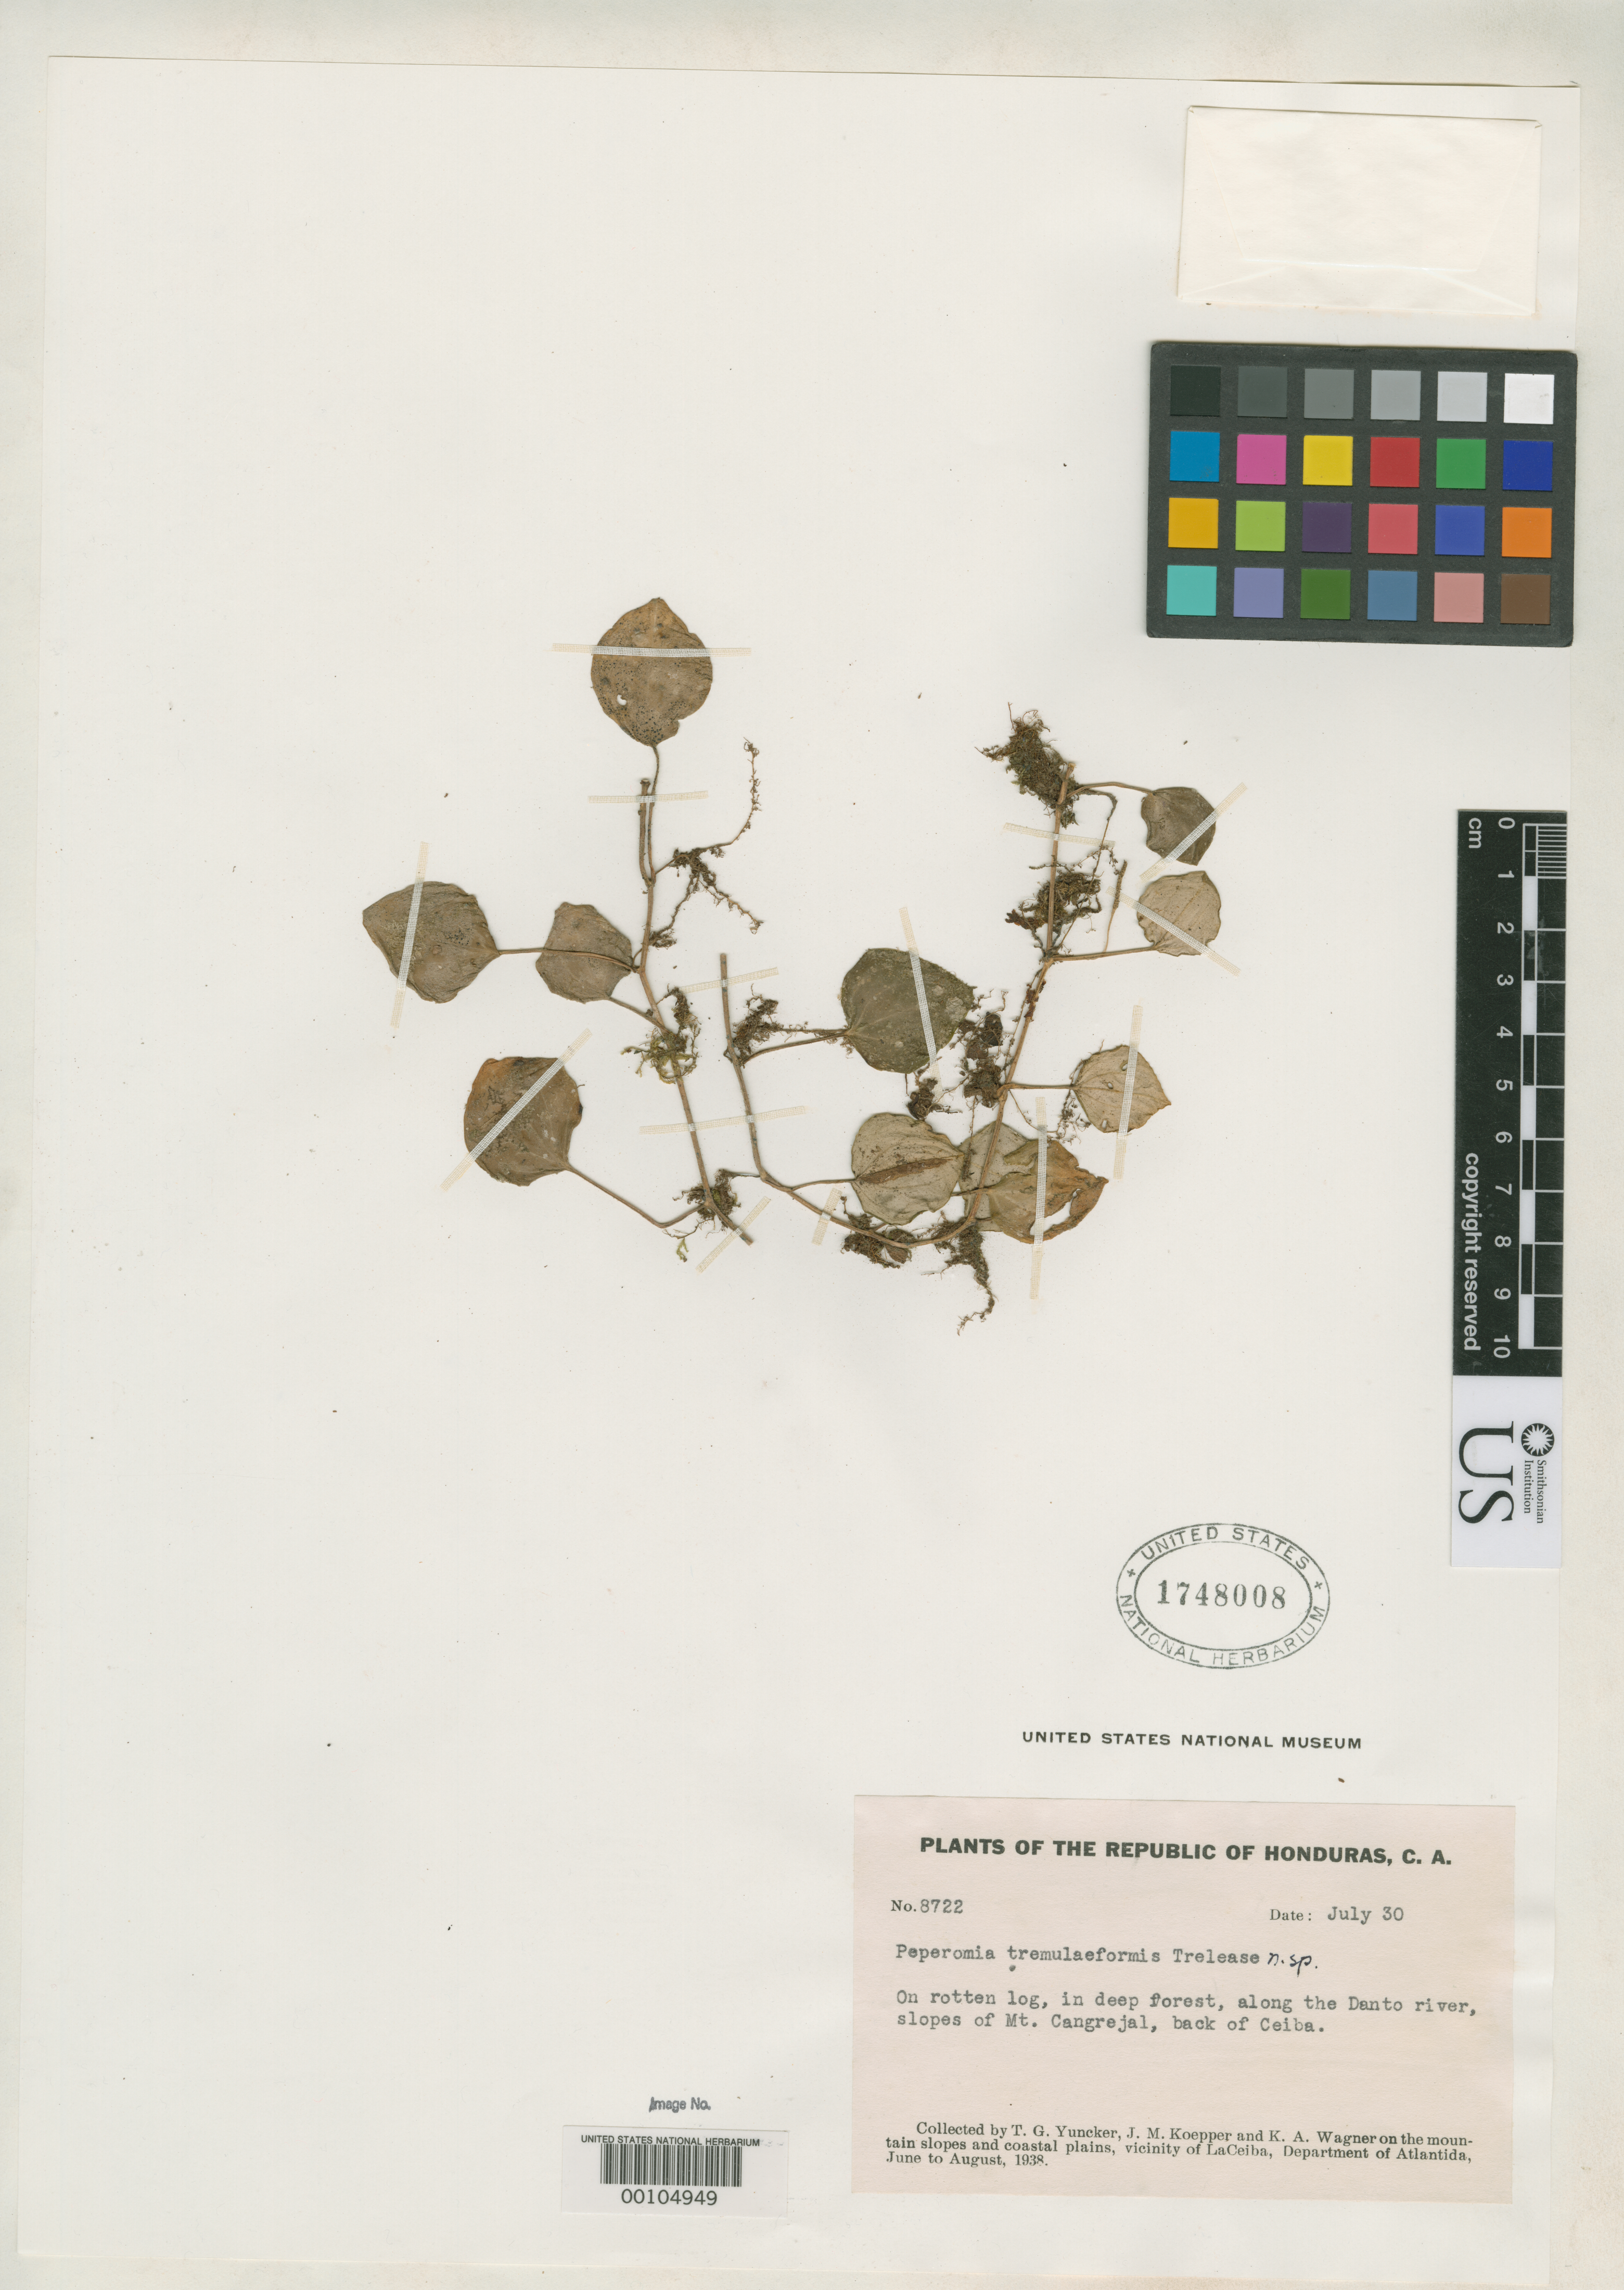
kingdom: Plantae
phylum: Tracheophyta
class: Magnoliopsida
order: Piperales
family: Piperaceae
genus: Peperomia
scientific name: Peperomia tremulaeformis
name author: Trel. in Yunck.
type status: Isotype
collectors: T. G. Yuncker, J. M. Koepper & K. A. Wagner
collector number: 8722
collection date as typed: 30 Jul 1938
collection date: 1938-07-30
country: Honduras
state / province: Atlántida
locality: La Ceiba.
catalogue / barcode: US 1748008